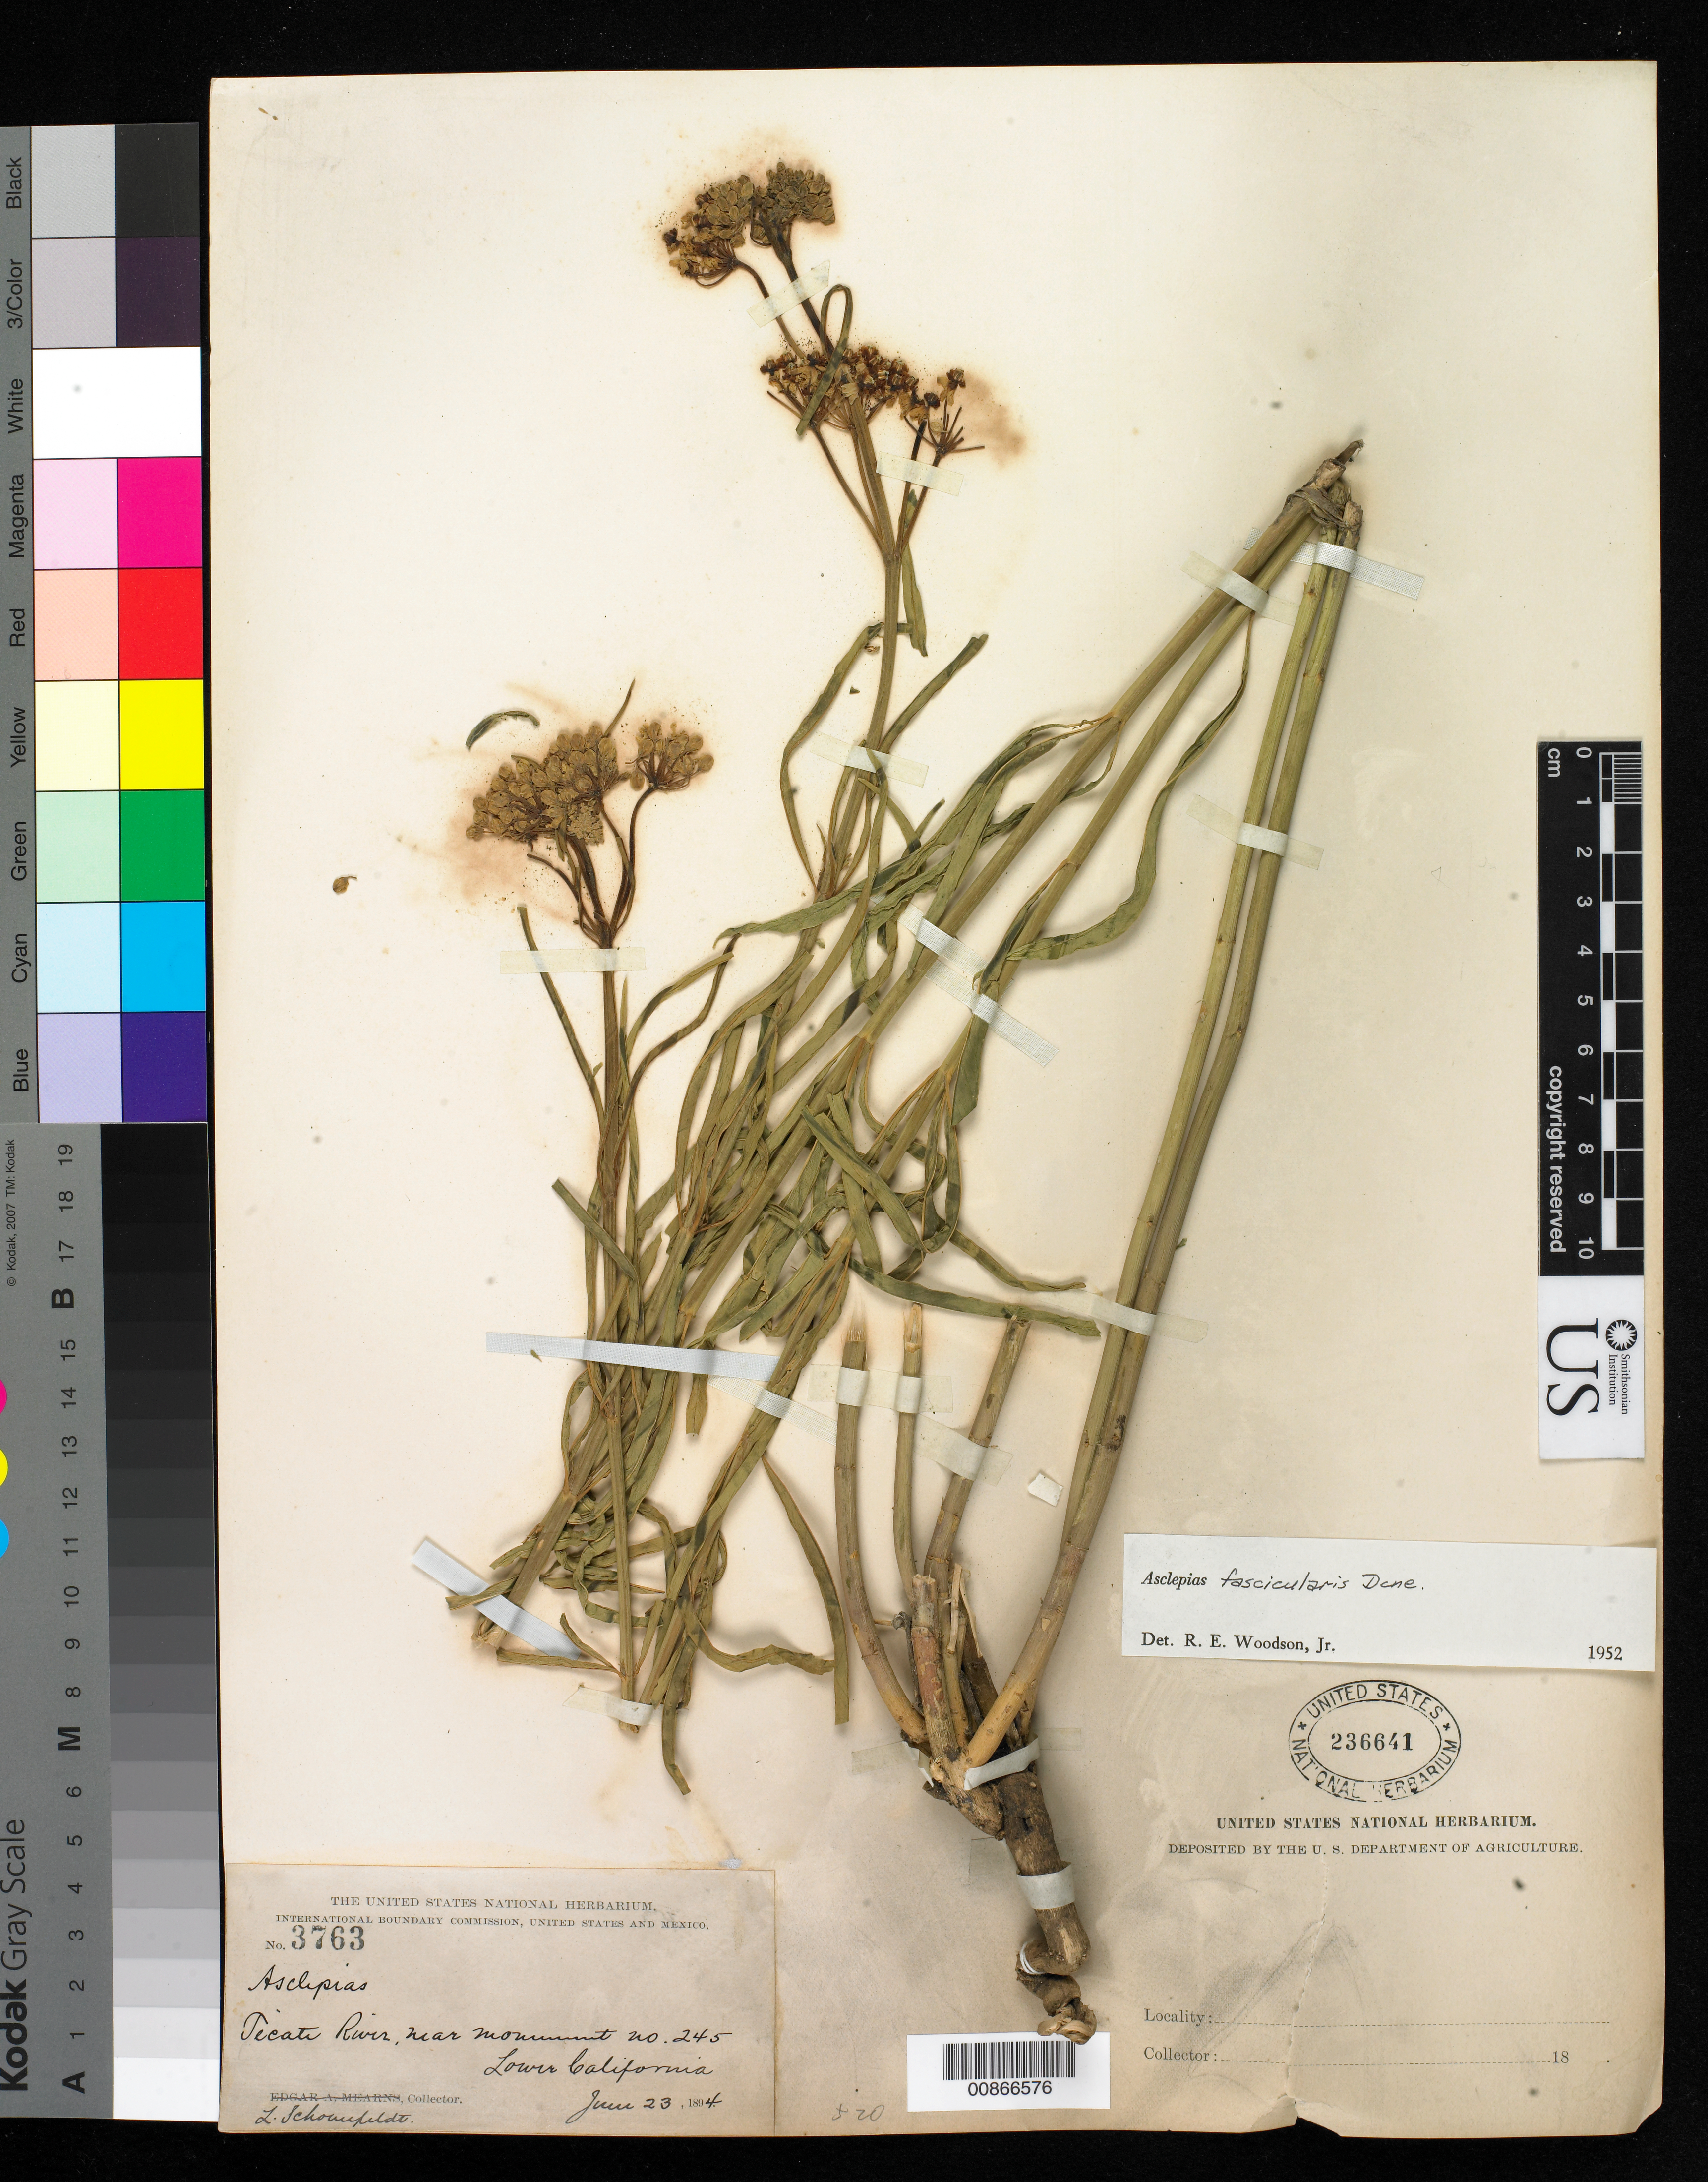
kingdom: Plantae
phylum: Tracheophyta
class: Magnoliopsida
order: Gentianales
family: Apocynaceae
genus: Asclepias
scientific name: Asclepias fascicularis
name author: Decne.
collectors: L. Schoenfeldt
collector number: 3763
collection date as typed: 23 Jun 1894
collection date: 1894-06-23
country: Mexico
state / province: Baja California Norte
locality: Tecate River, near monument no. 245. Baja California.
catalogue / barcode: US 236641